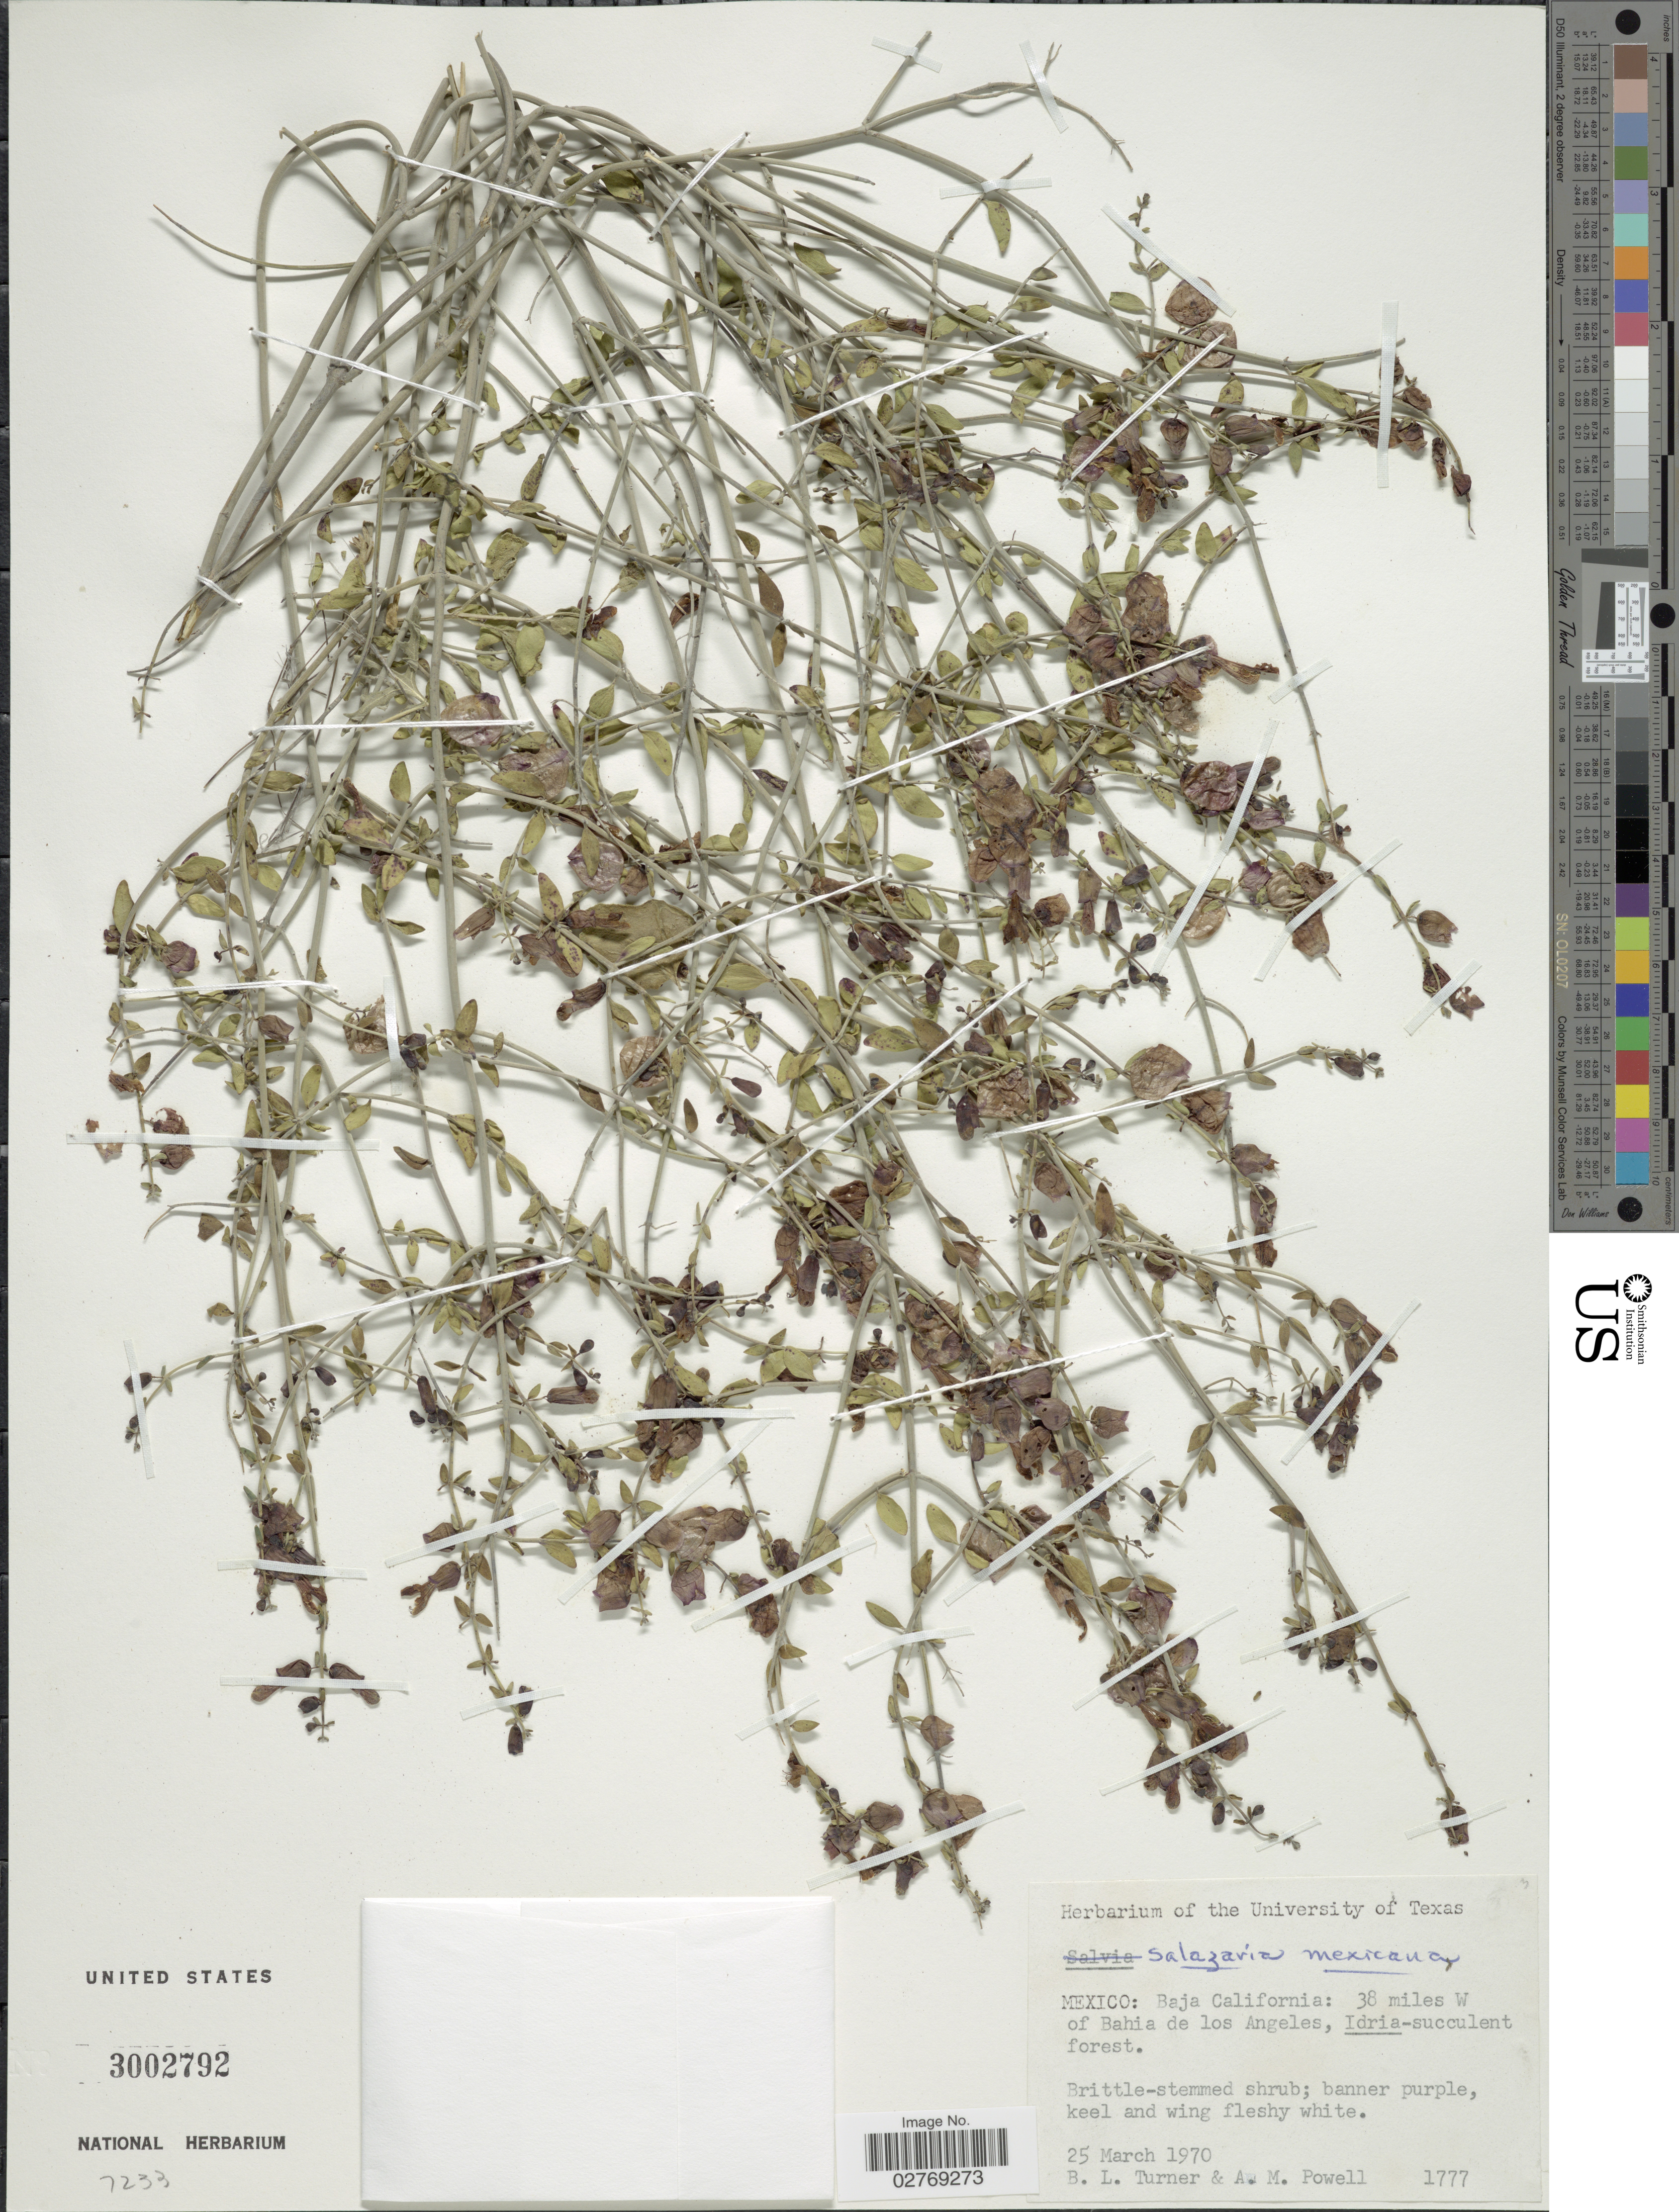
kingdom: Plantae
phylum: Tracheophyta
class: Magnoliopsida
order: Lamiales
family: Lamiaceae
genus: Scutellaria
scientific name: Scutellaria mexicana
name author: (Torr.) A.J. Paton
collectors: B. L. Turner & A. M. Powell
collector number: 1777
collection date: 1970-03-25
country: Mexico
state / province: Baja California Norte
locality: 38 miles W of Bahia de los Angeles.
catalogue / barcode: US 3002792